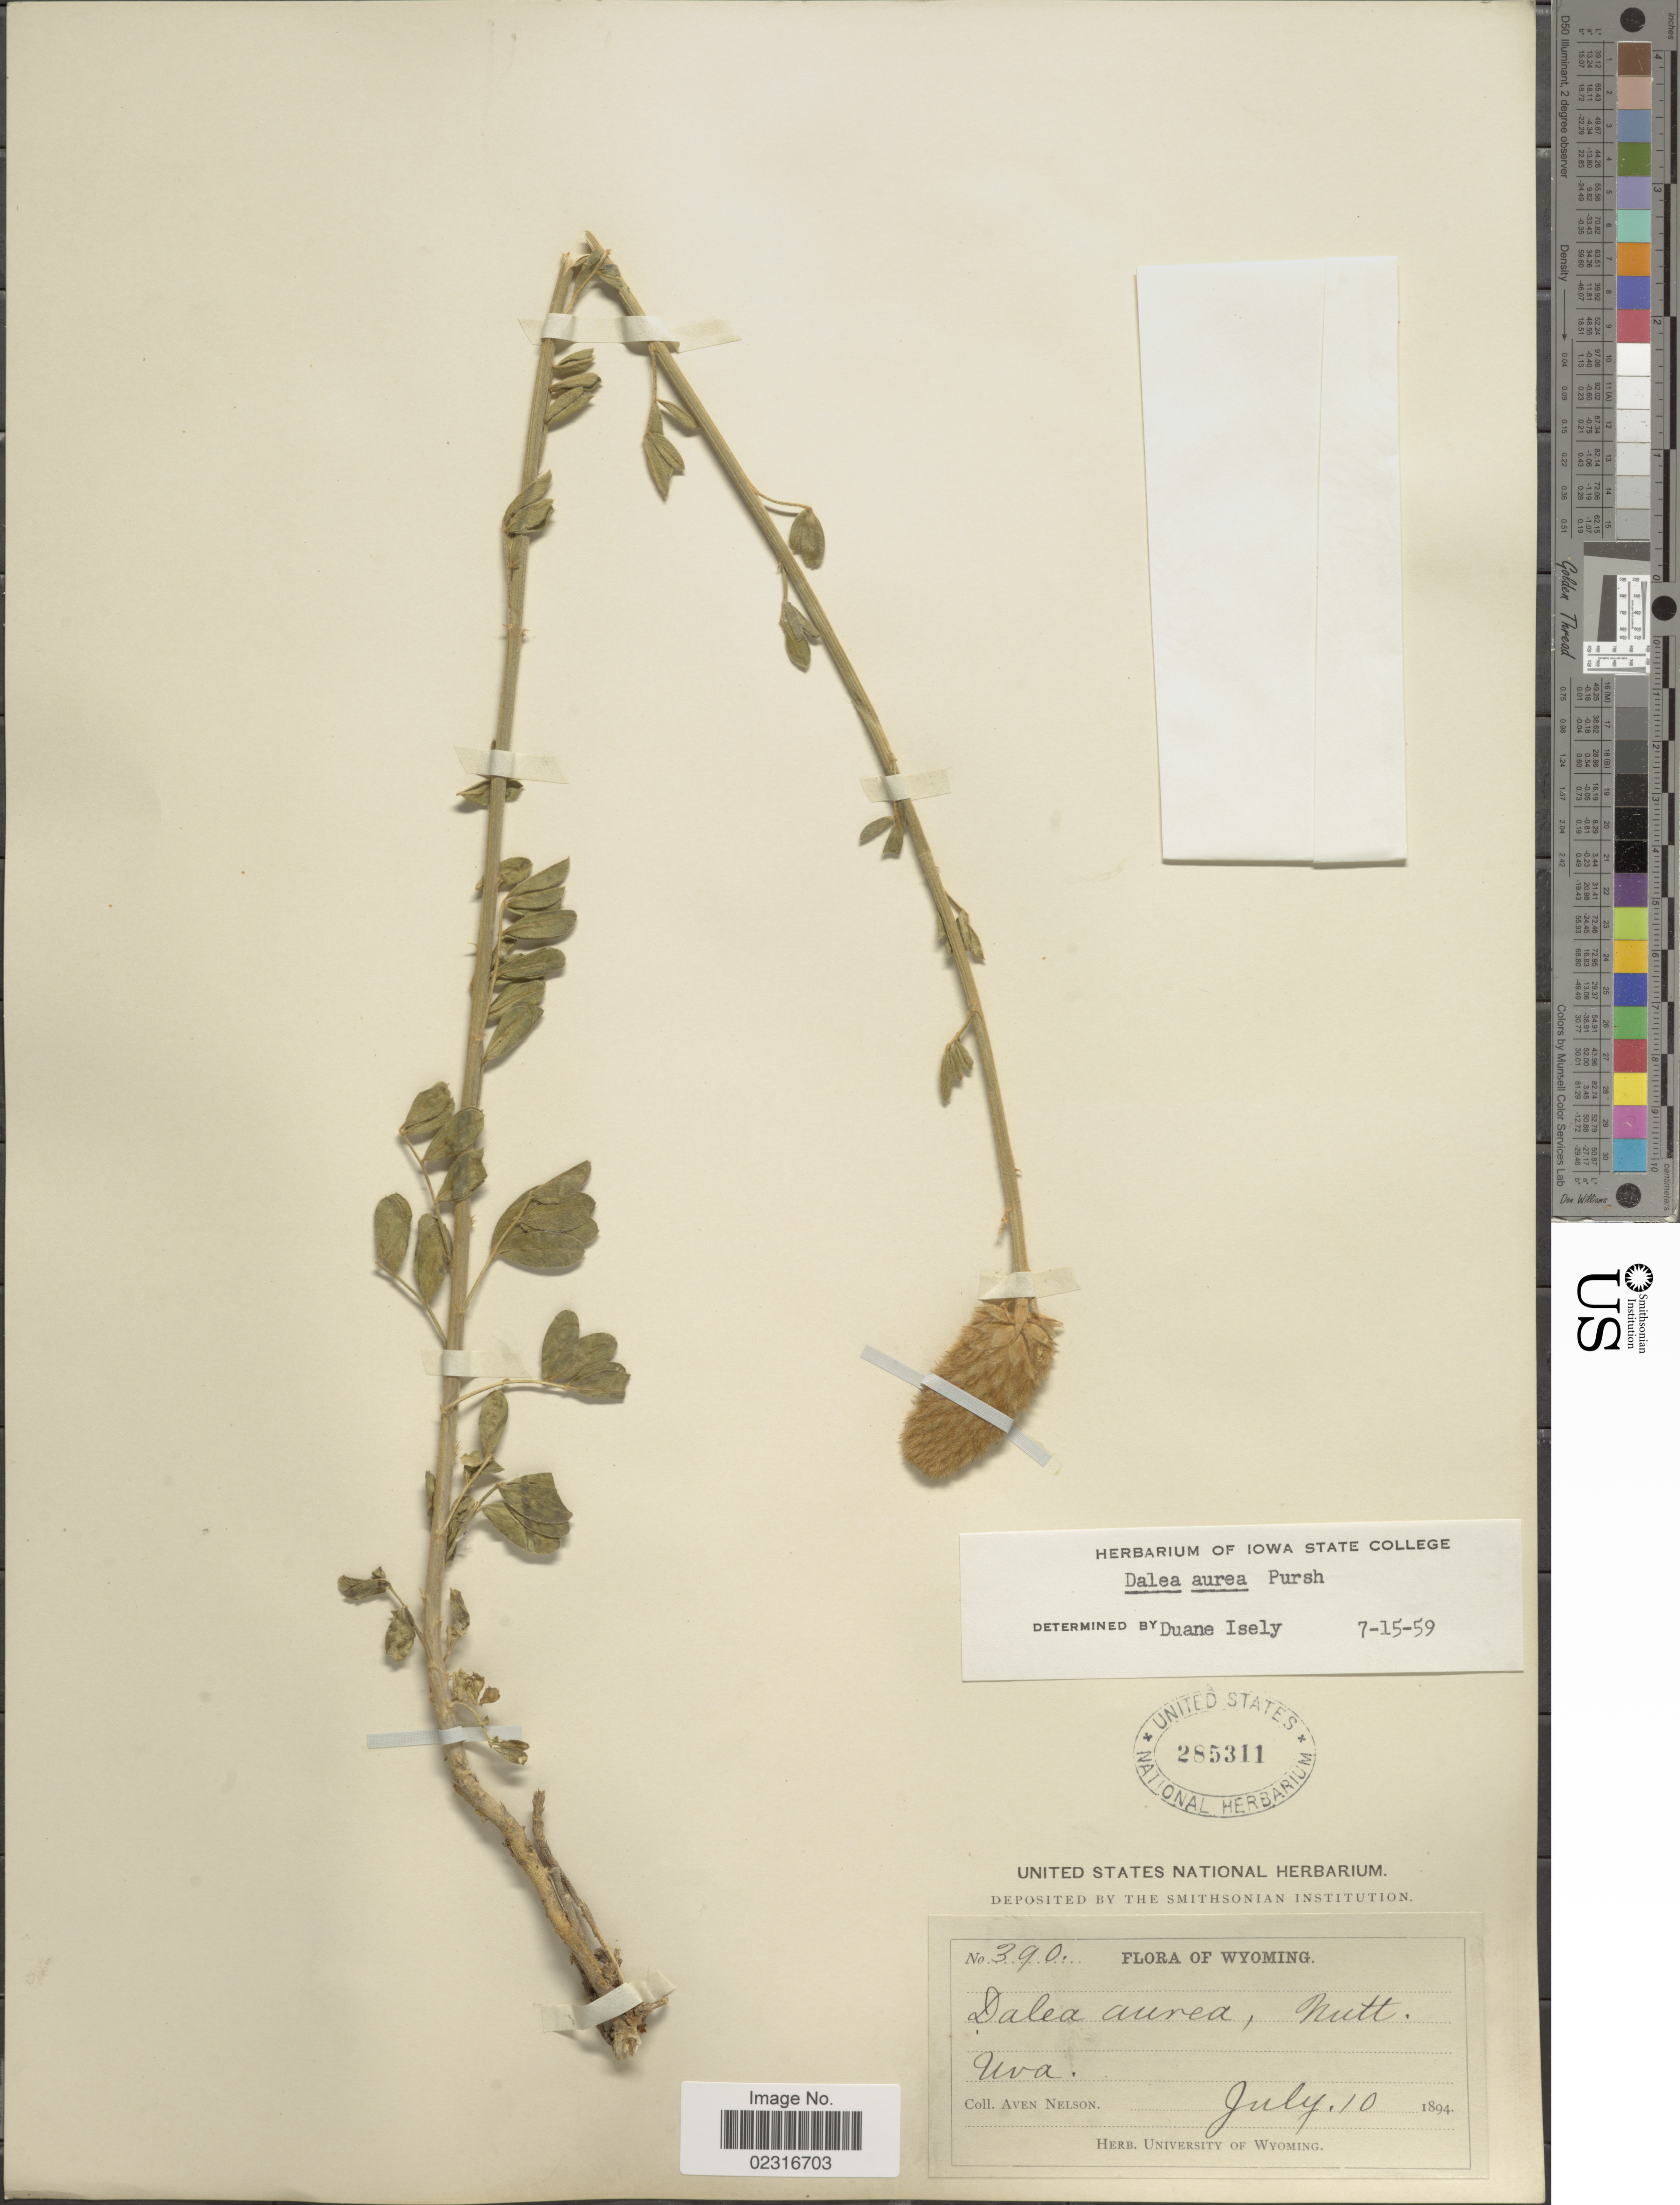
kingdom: Plantae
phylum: Tracheophyta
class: Magnoliopsida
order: Fabales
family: Fabaceae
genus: Dalea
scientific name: Dalea aurea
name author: Nutt. ex Pursh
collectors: A. Nelson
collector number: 390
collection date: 1894-07-10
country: United States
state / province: Wyoming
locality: Uva.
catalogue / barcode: US 285311